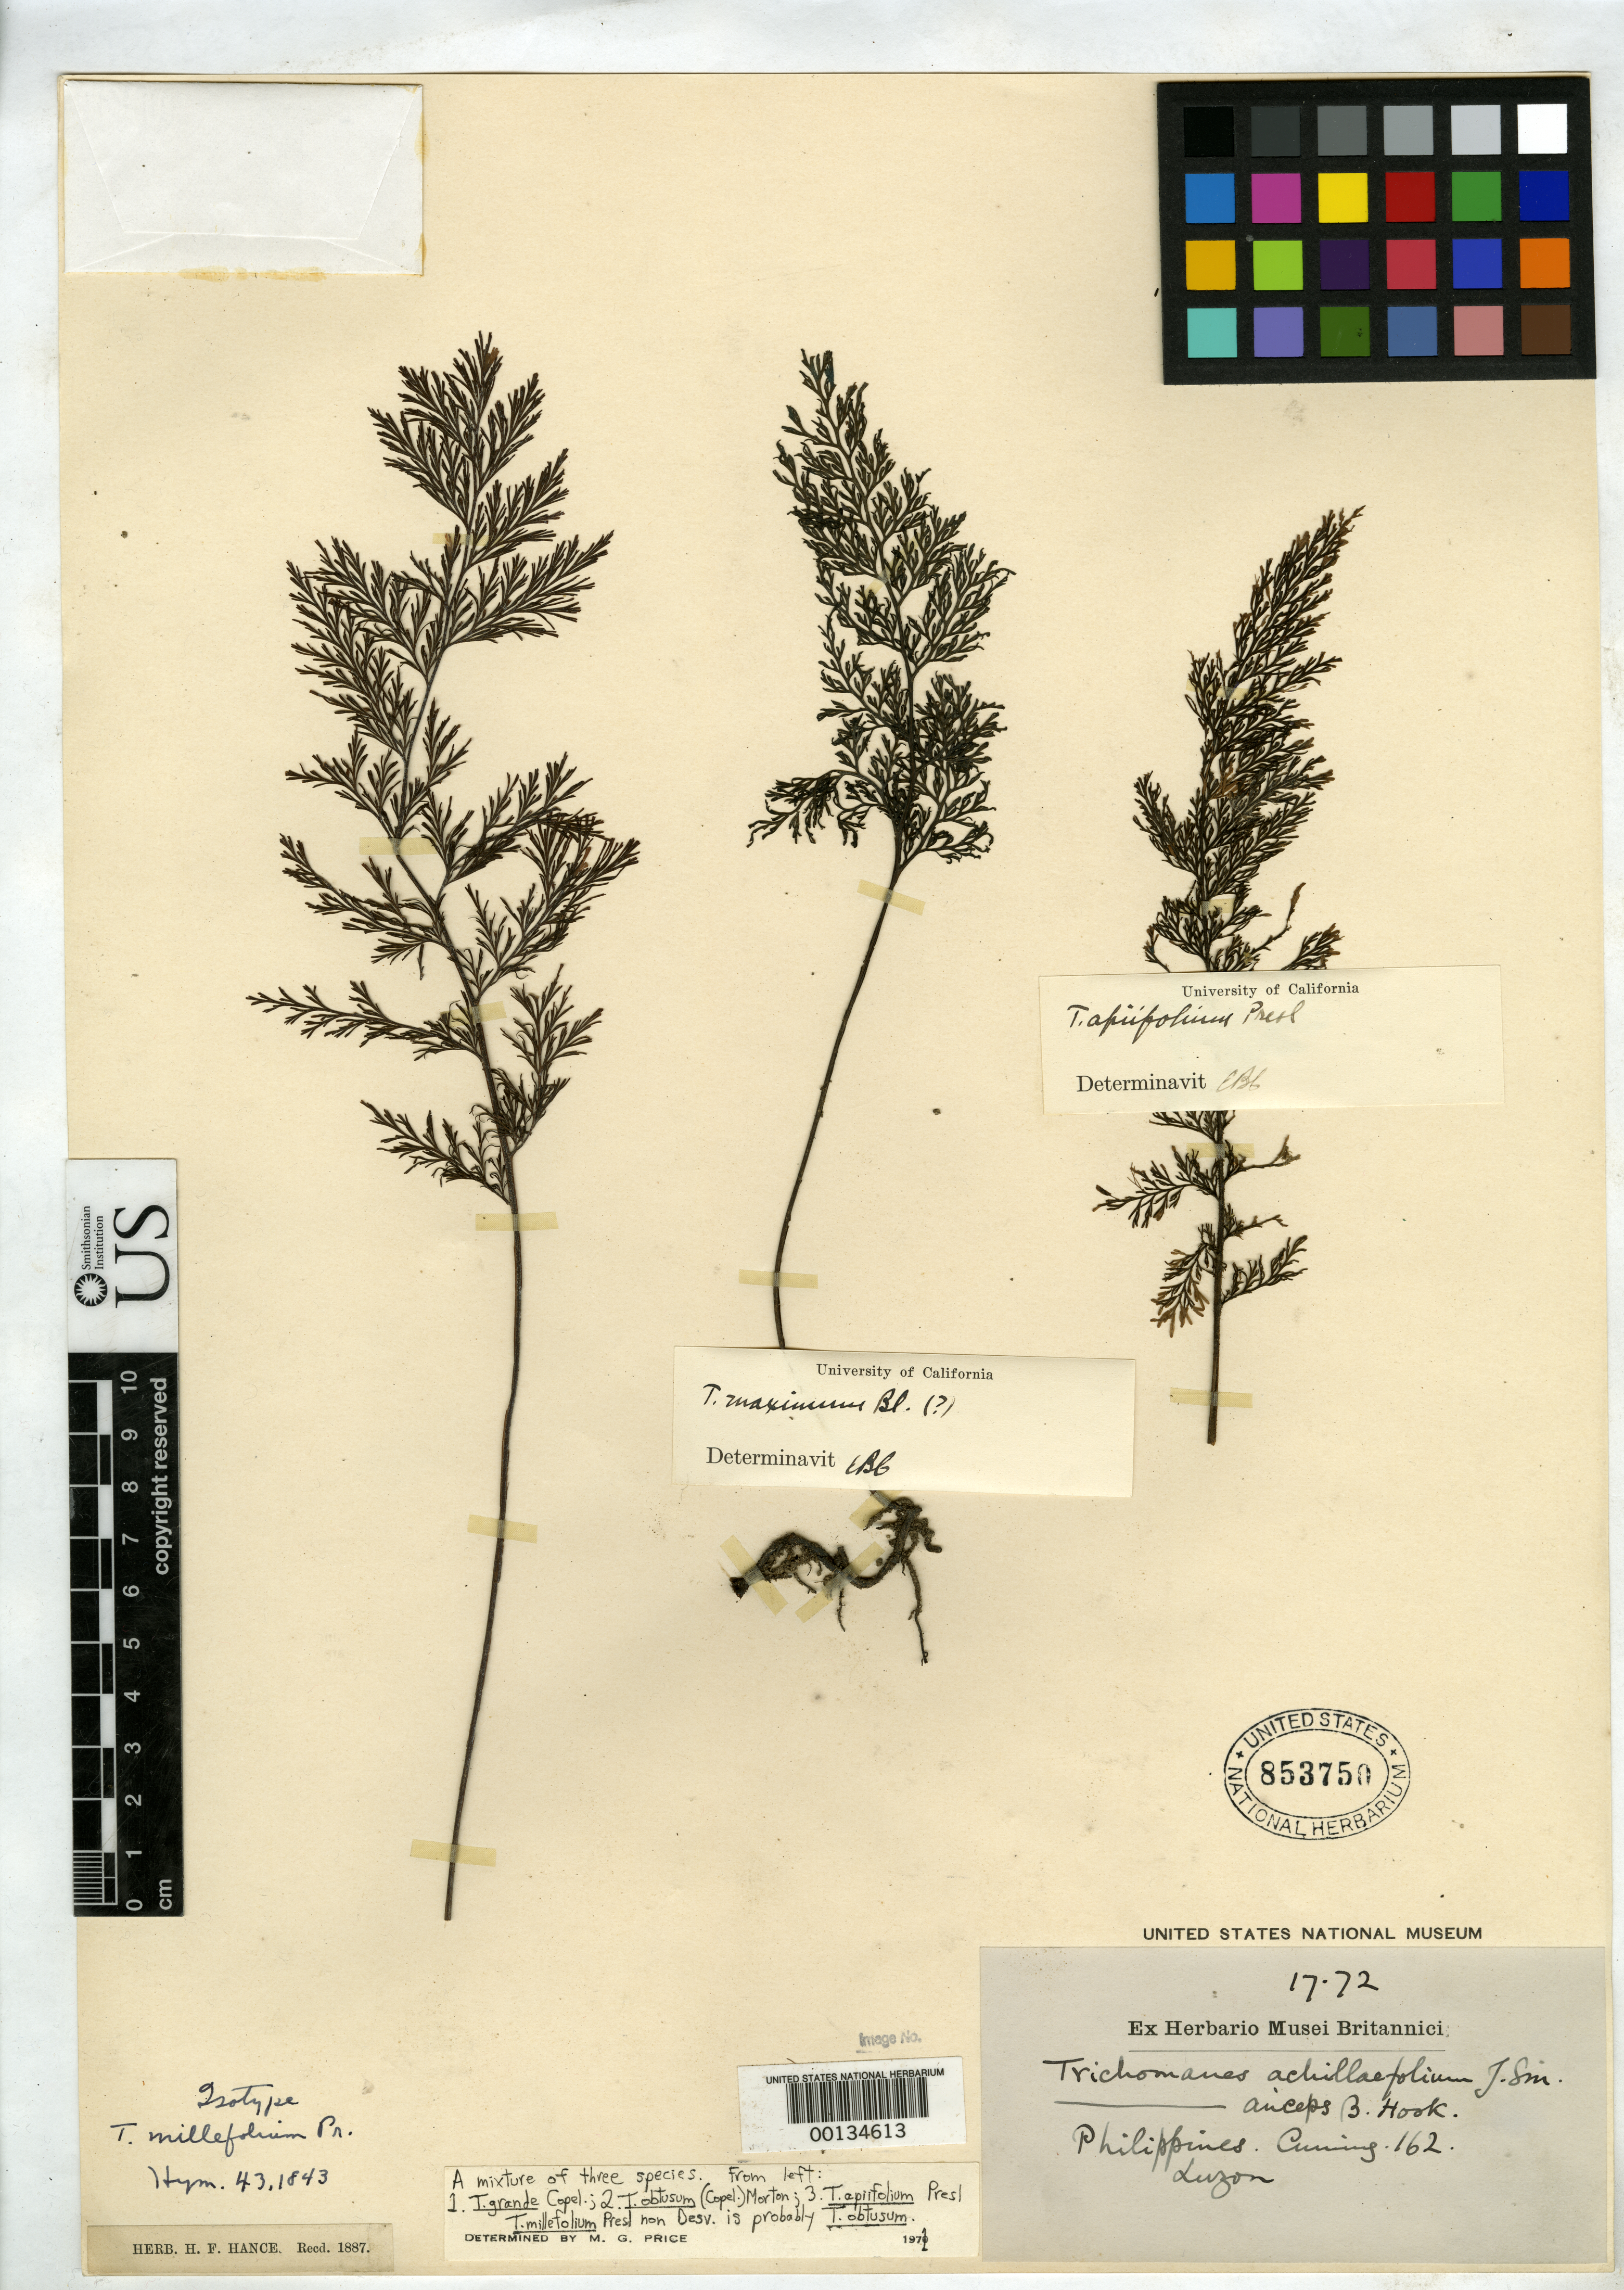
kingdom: Plantae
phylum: Tracheophyta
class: Polypodiopsida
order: Hymenophyllales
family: Hymenophyllaceae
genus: Trichomanes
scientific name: Trichomanes millefolium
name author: C. Presl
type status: Type Collection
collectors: H. Cuming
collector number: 162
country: Philippines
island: Luzon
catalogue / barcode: US 853750